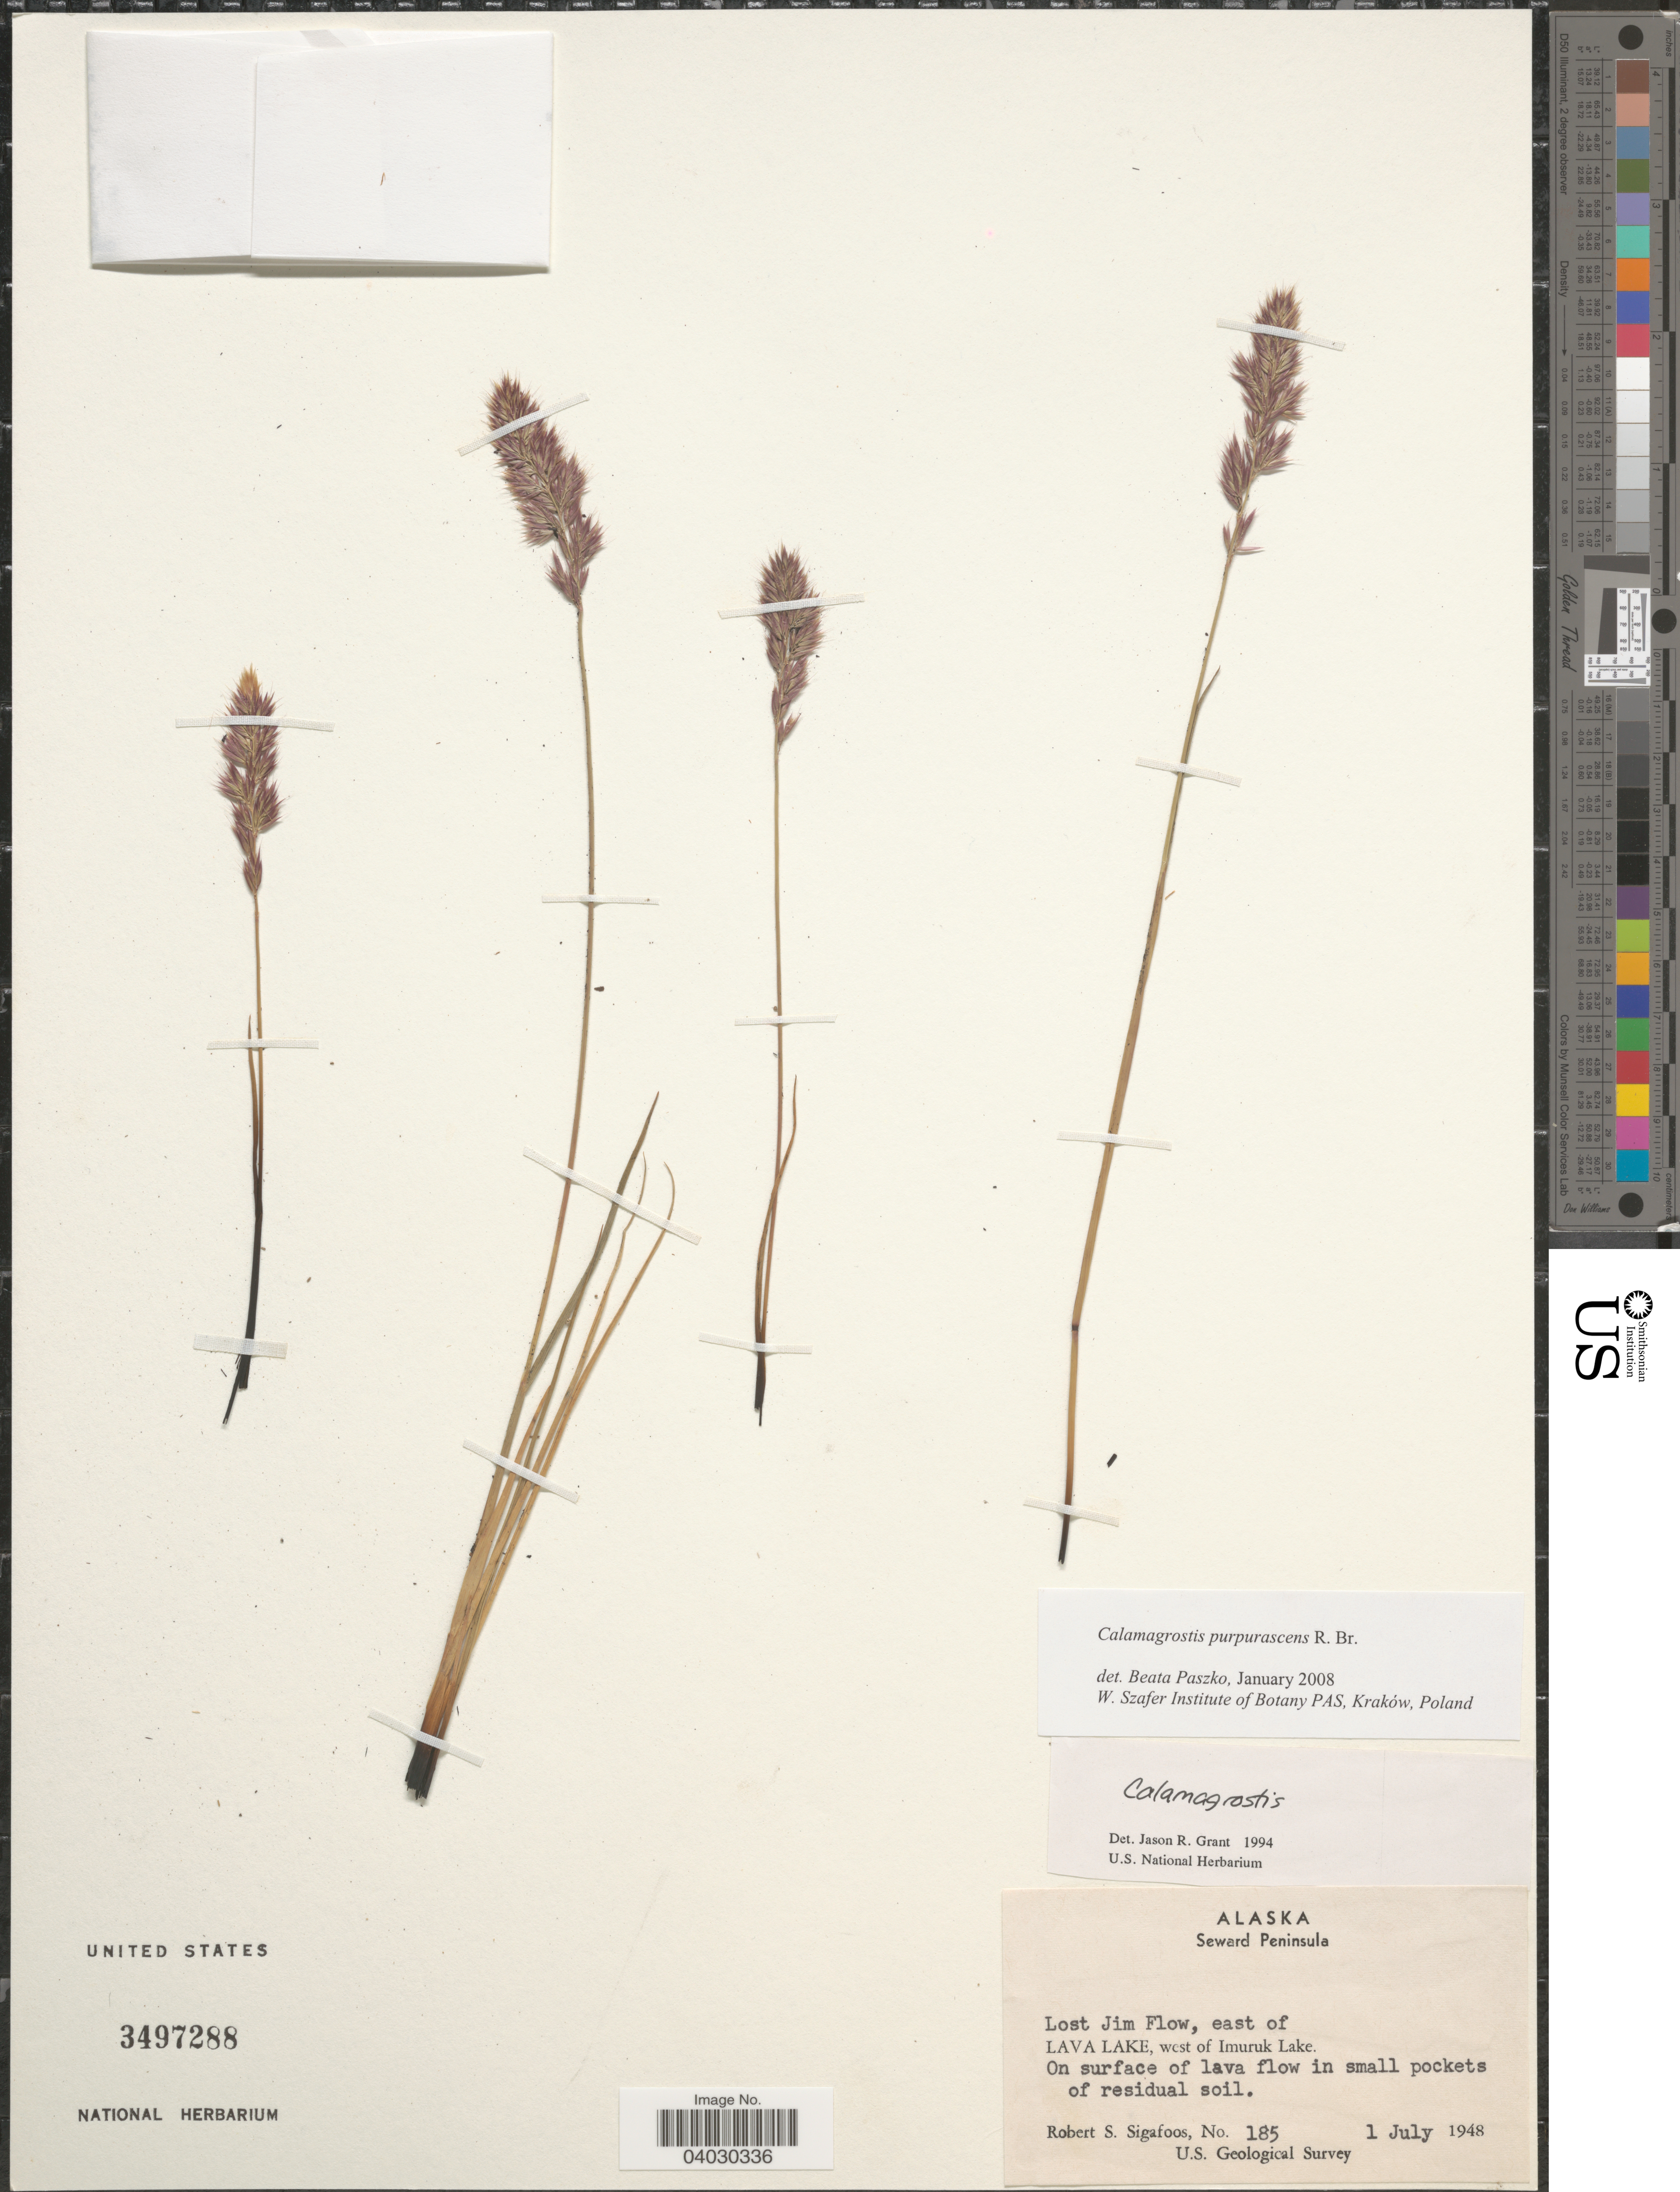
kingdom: Plantae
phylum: Tracheophyta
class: Liliopsida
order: Poales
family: Poaceae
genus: Calamagrostis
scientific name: Calamagrostis purpurascens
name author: R. Br.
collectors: R. Sigafoos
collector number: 185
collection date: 1948-07-01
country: United States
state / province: Alaska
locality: Seward Peninsula. Lost Jim Flow, east of Lava Lake, west of Imuruk Lake.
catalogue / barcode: US 3497288